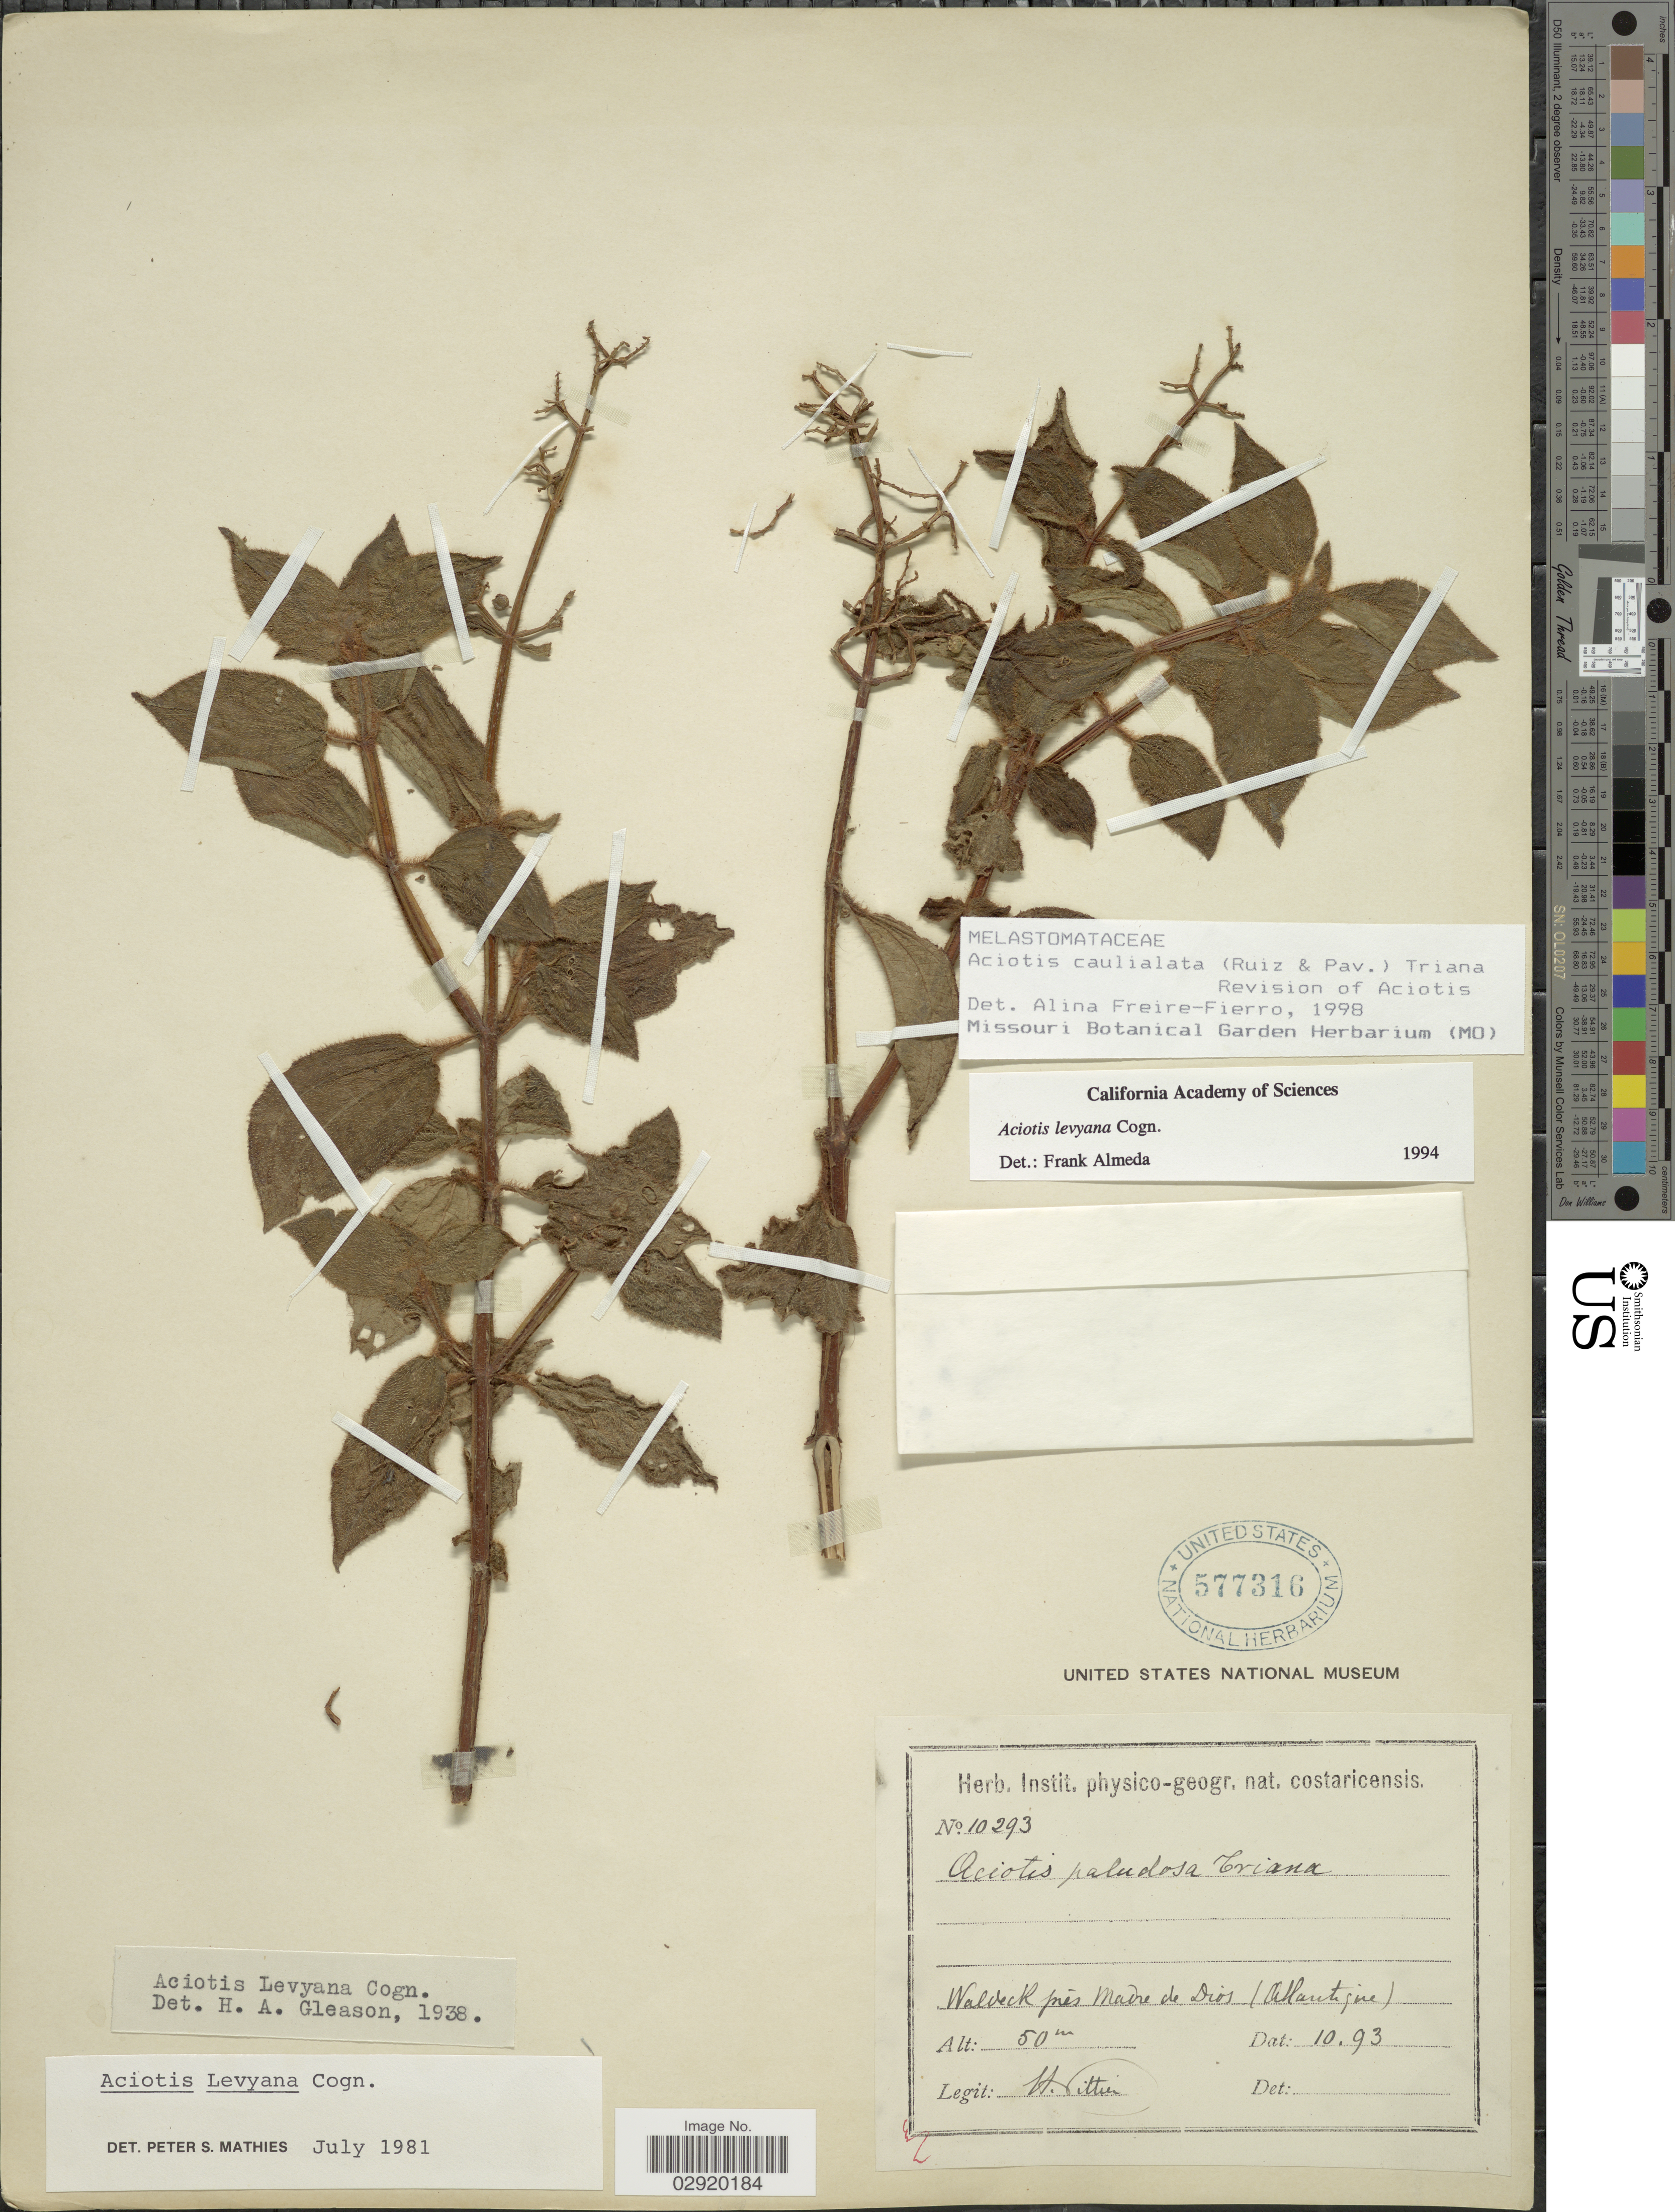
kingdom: Plantae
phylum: Tracheophyta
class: Magnoliopsida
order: Myrtales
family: Melastomataceae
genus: Aciotis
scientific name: Aciotis rubricaulis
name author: (Mart. ex DC.) Triana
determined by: Nunes da Silva, Diego, (RB), Jardim Botanico do Rio de Janeiro - Herbario (BRAZIL)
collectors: H. F. Pittier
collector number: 10293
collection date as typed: Transcribed d/m/y: /10/93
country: Costa Rica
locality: Waldeck prés Madre de Dios (Atlantique).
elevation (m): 50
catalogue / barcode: US 577316